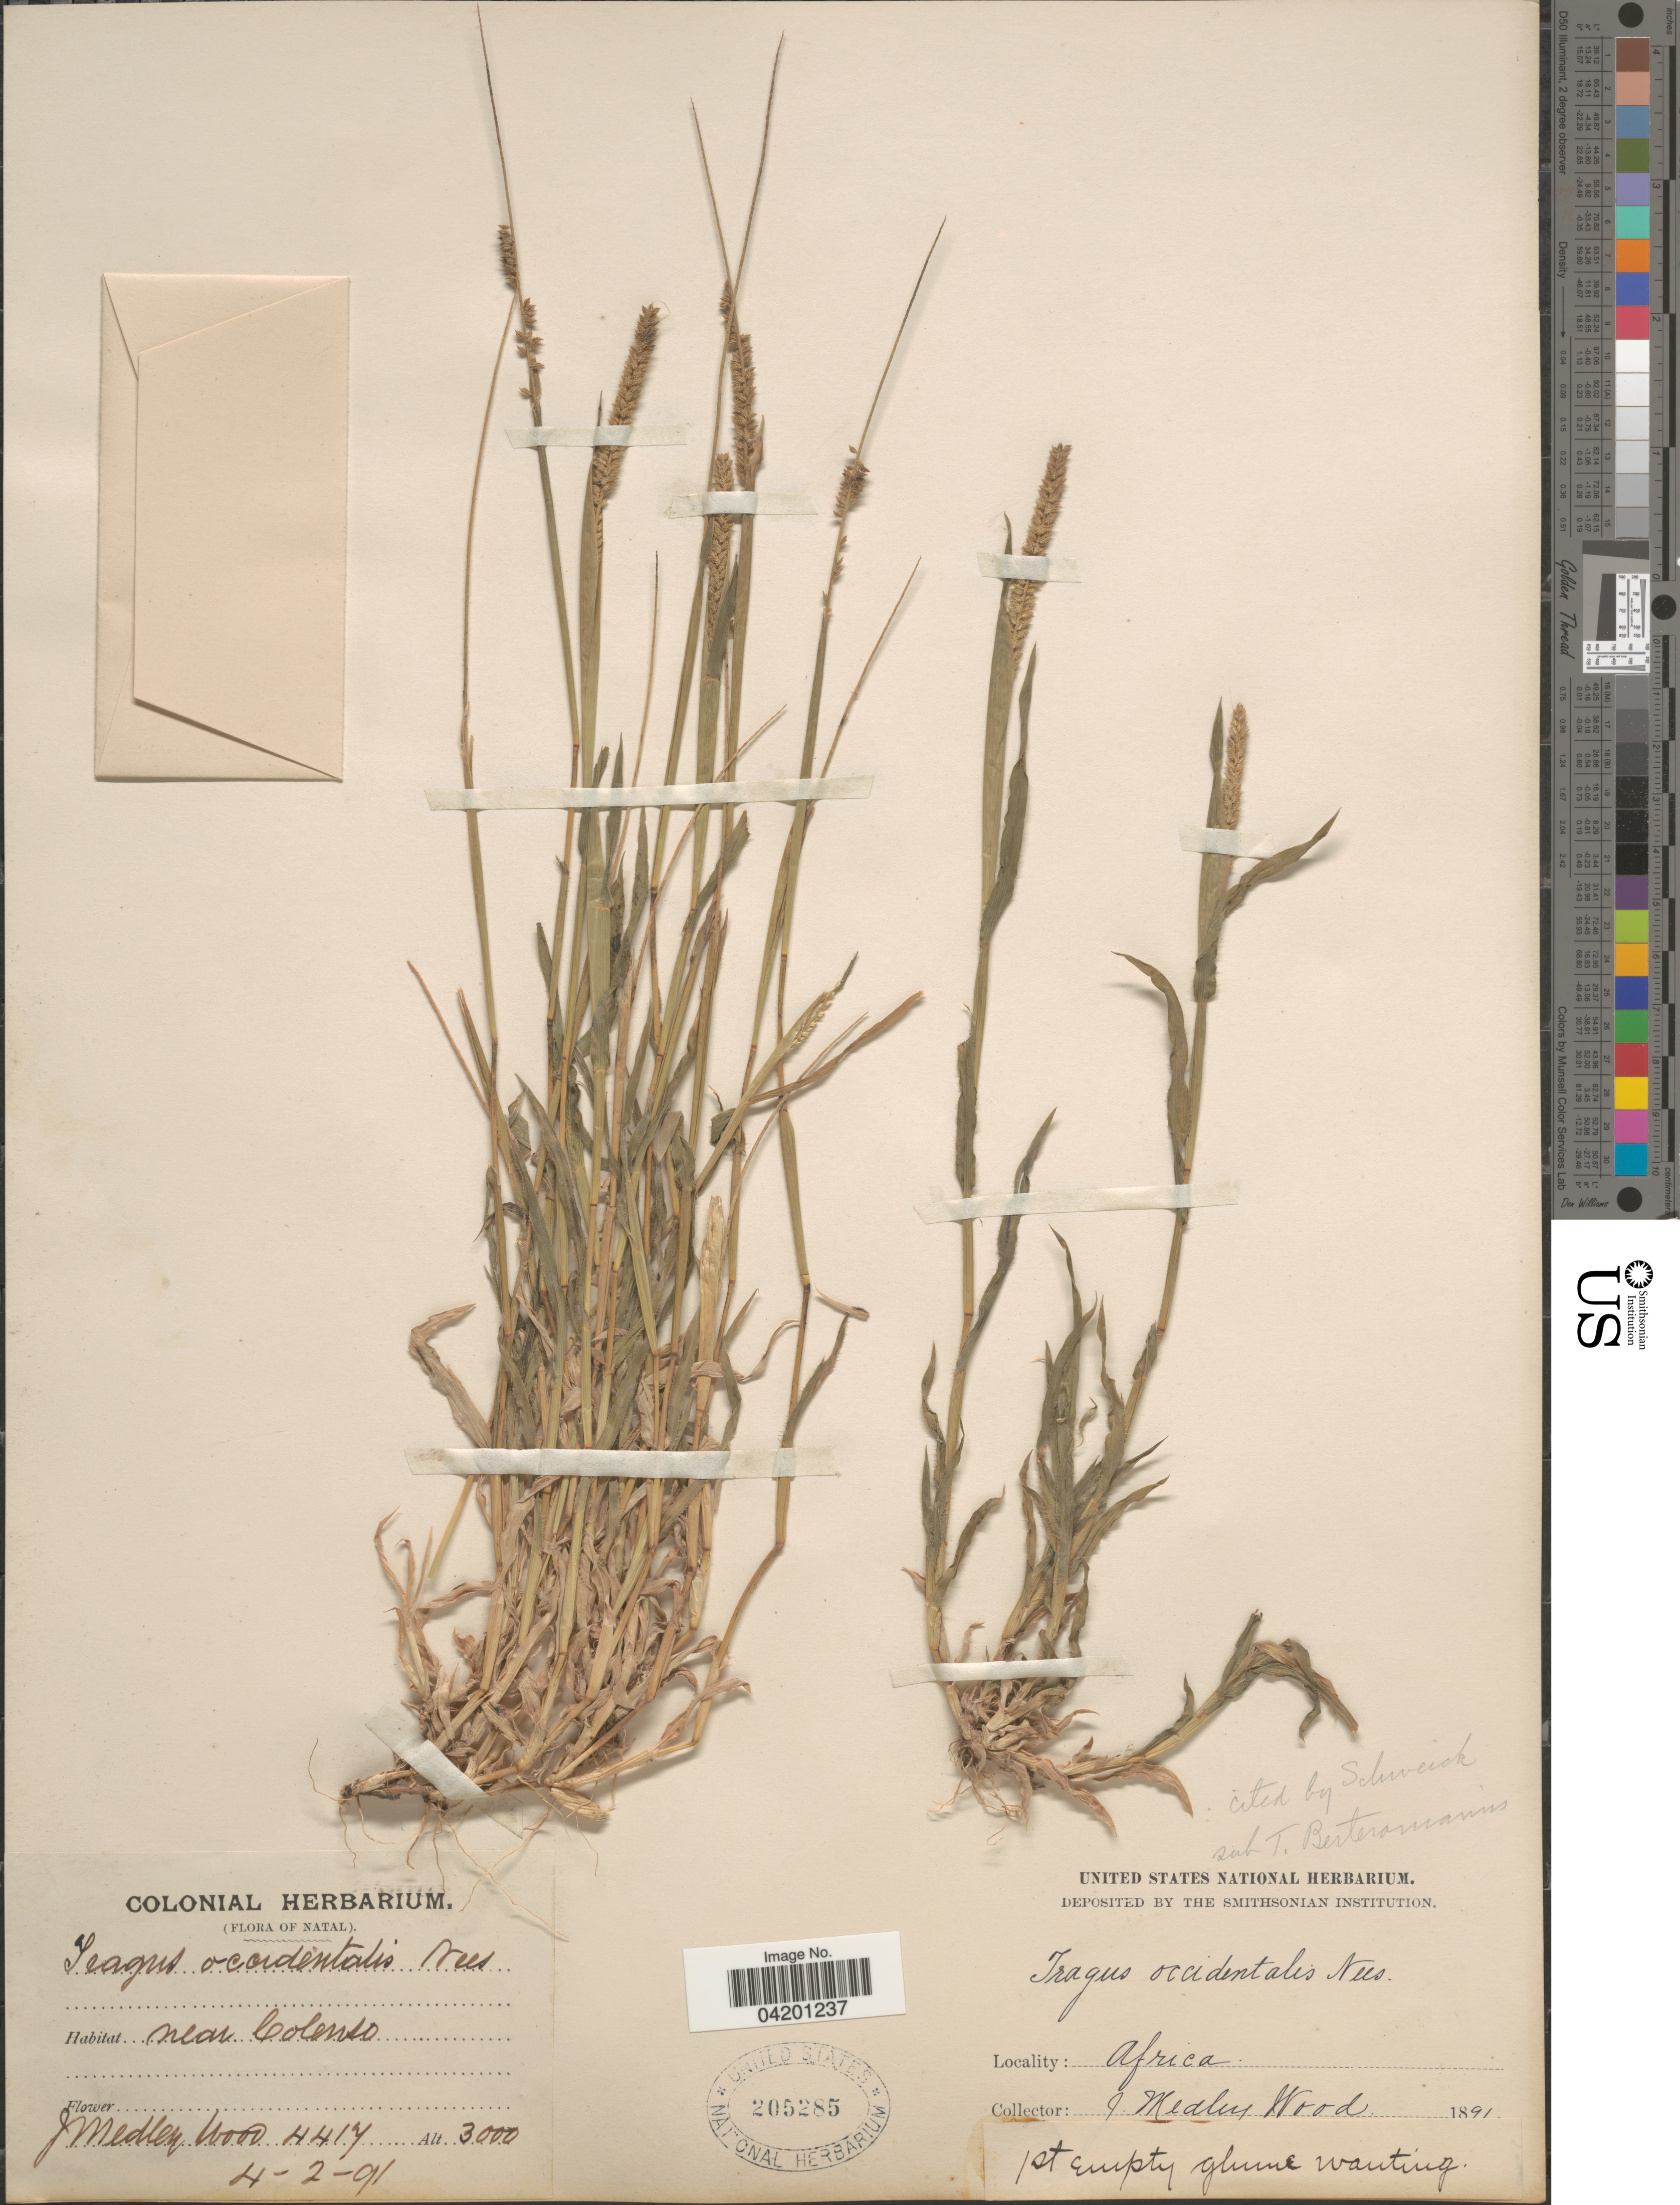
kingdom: Plantae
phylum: Tracheophyta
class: Liliopsida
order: Poales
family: Poaceae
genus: Tragus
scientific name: Tragus berteronianus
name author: Schult.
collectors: J. M. Wood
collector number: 4417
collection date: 1891-02-04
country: South Africa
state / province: KwaZulu-Natal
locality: Natal. Near Colenso.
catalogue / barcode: US 205285